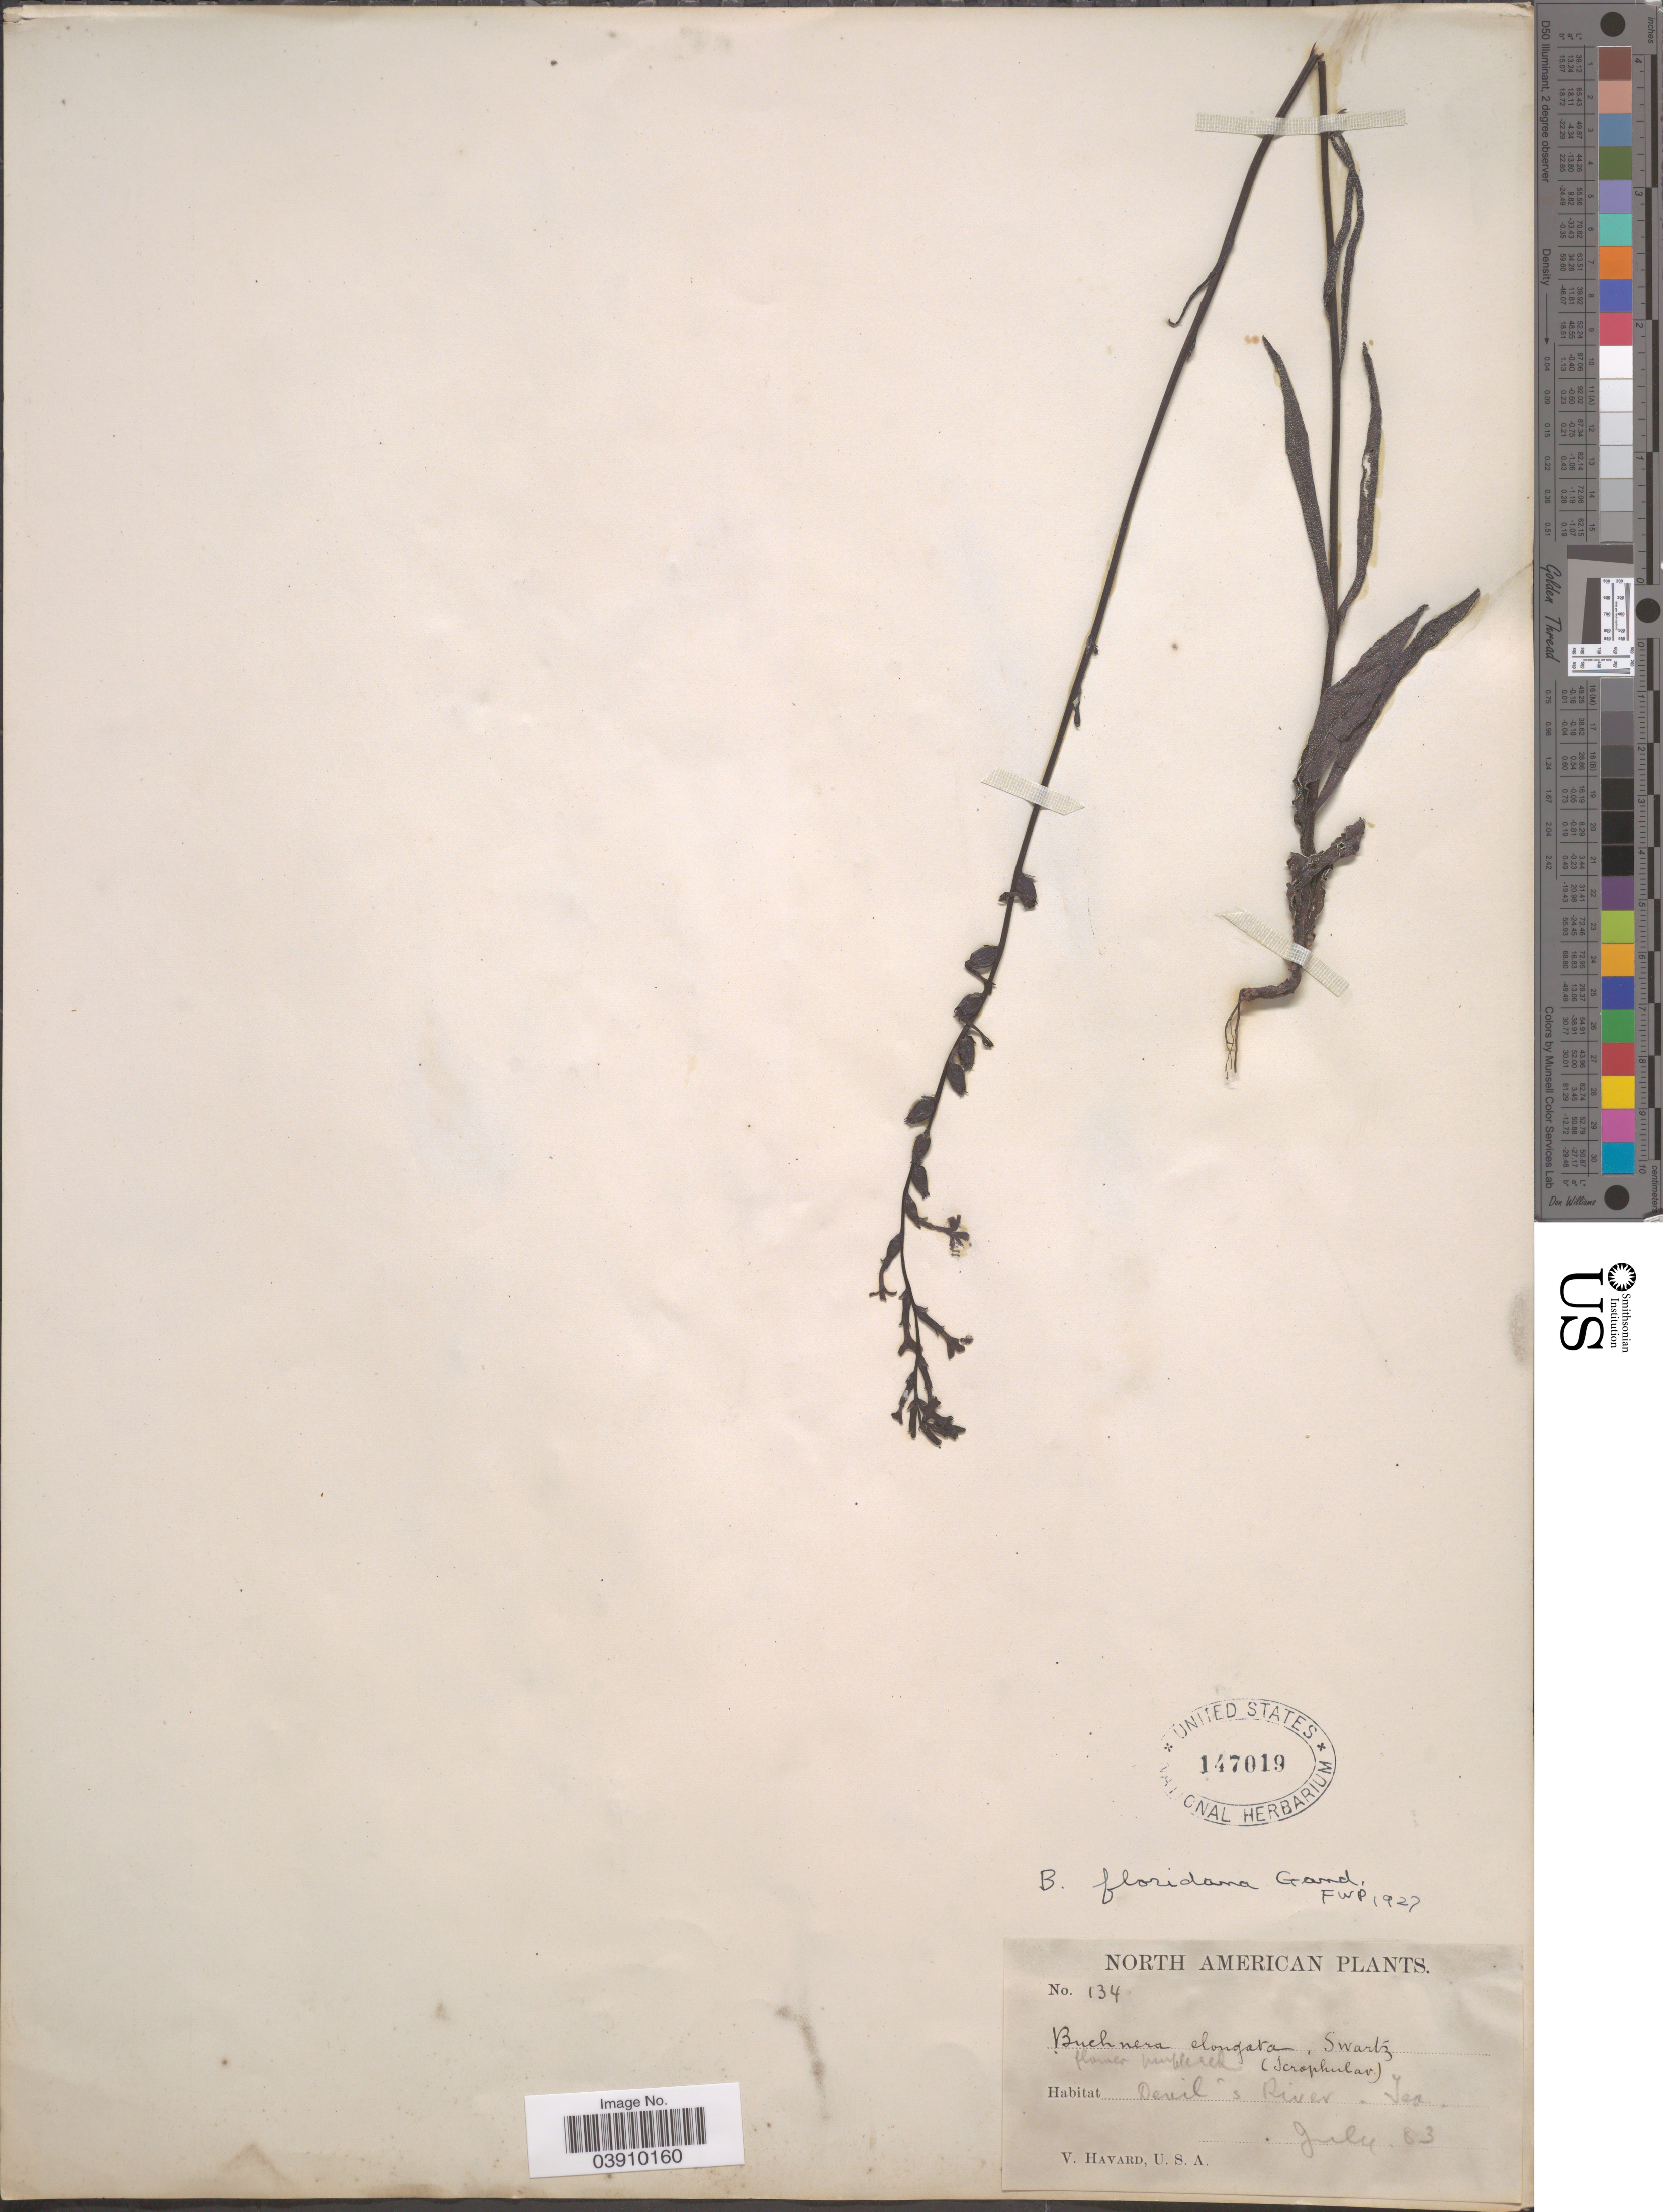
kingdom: Plantae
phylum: Tracheophyta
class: Magnoliopsida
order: Lamiales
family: Orobanchaceae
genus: Buchnera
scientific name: Buchnera floridana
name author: Gand.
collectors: V. Havard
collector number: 134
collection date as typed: Transcribed d/m/y: /7/83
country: United States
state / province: Texas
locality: Devil's River.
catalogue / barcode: US 147019